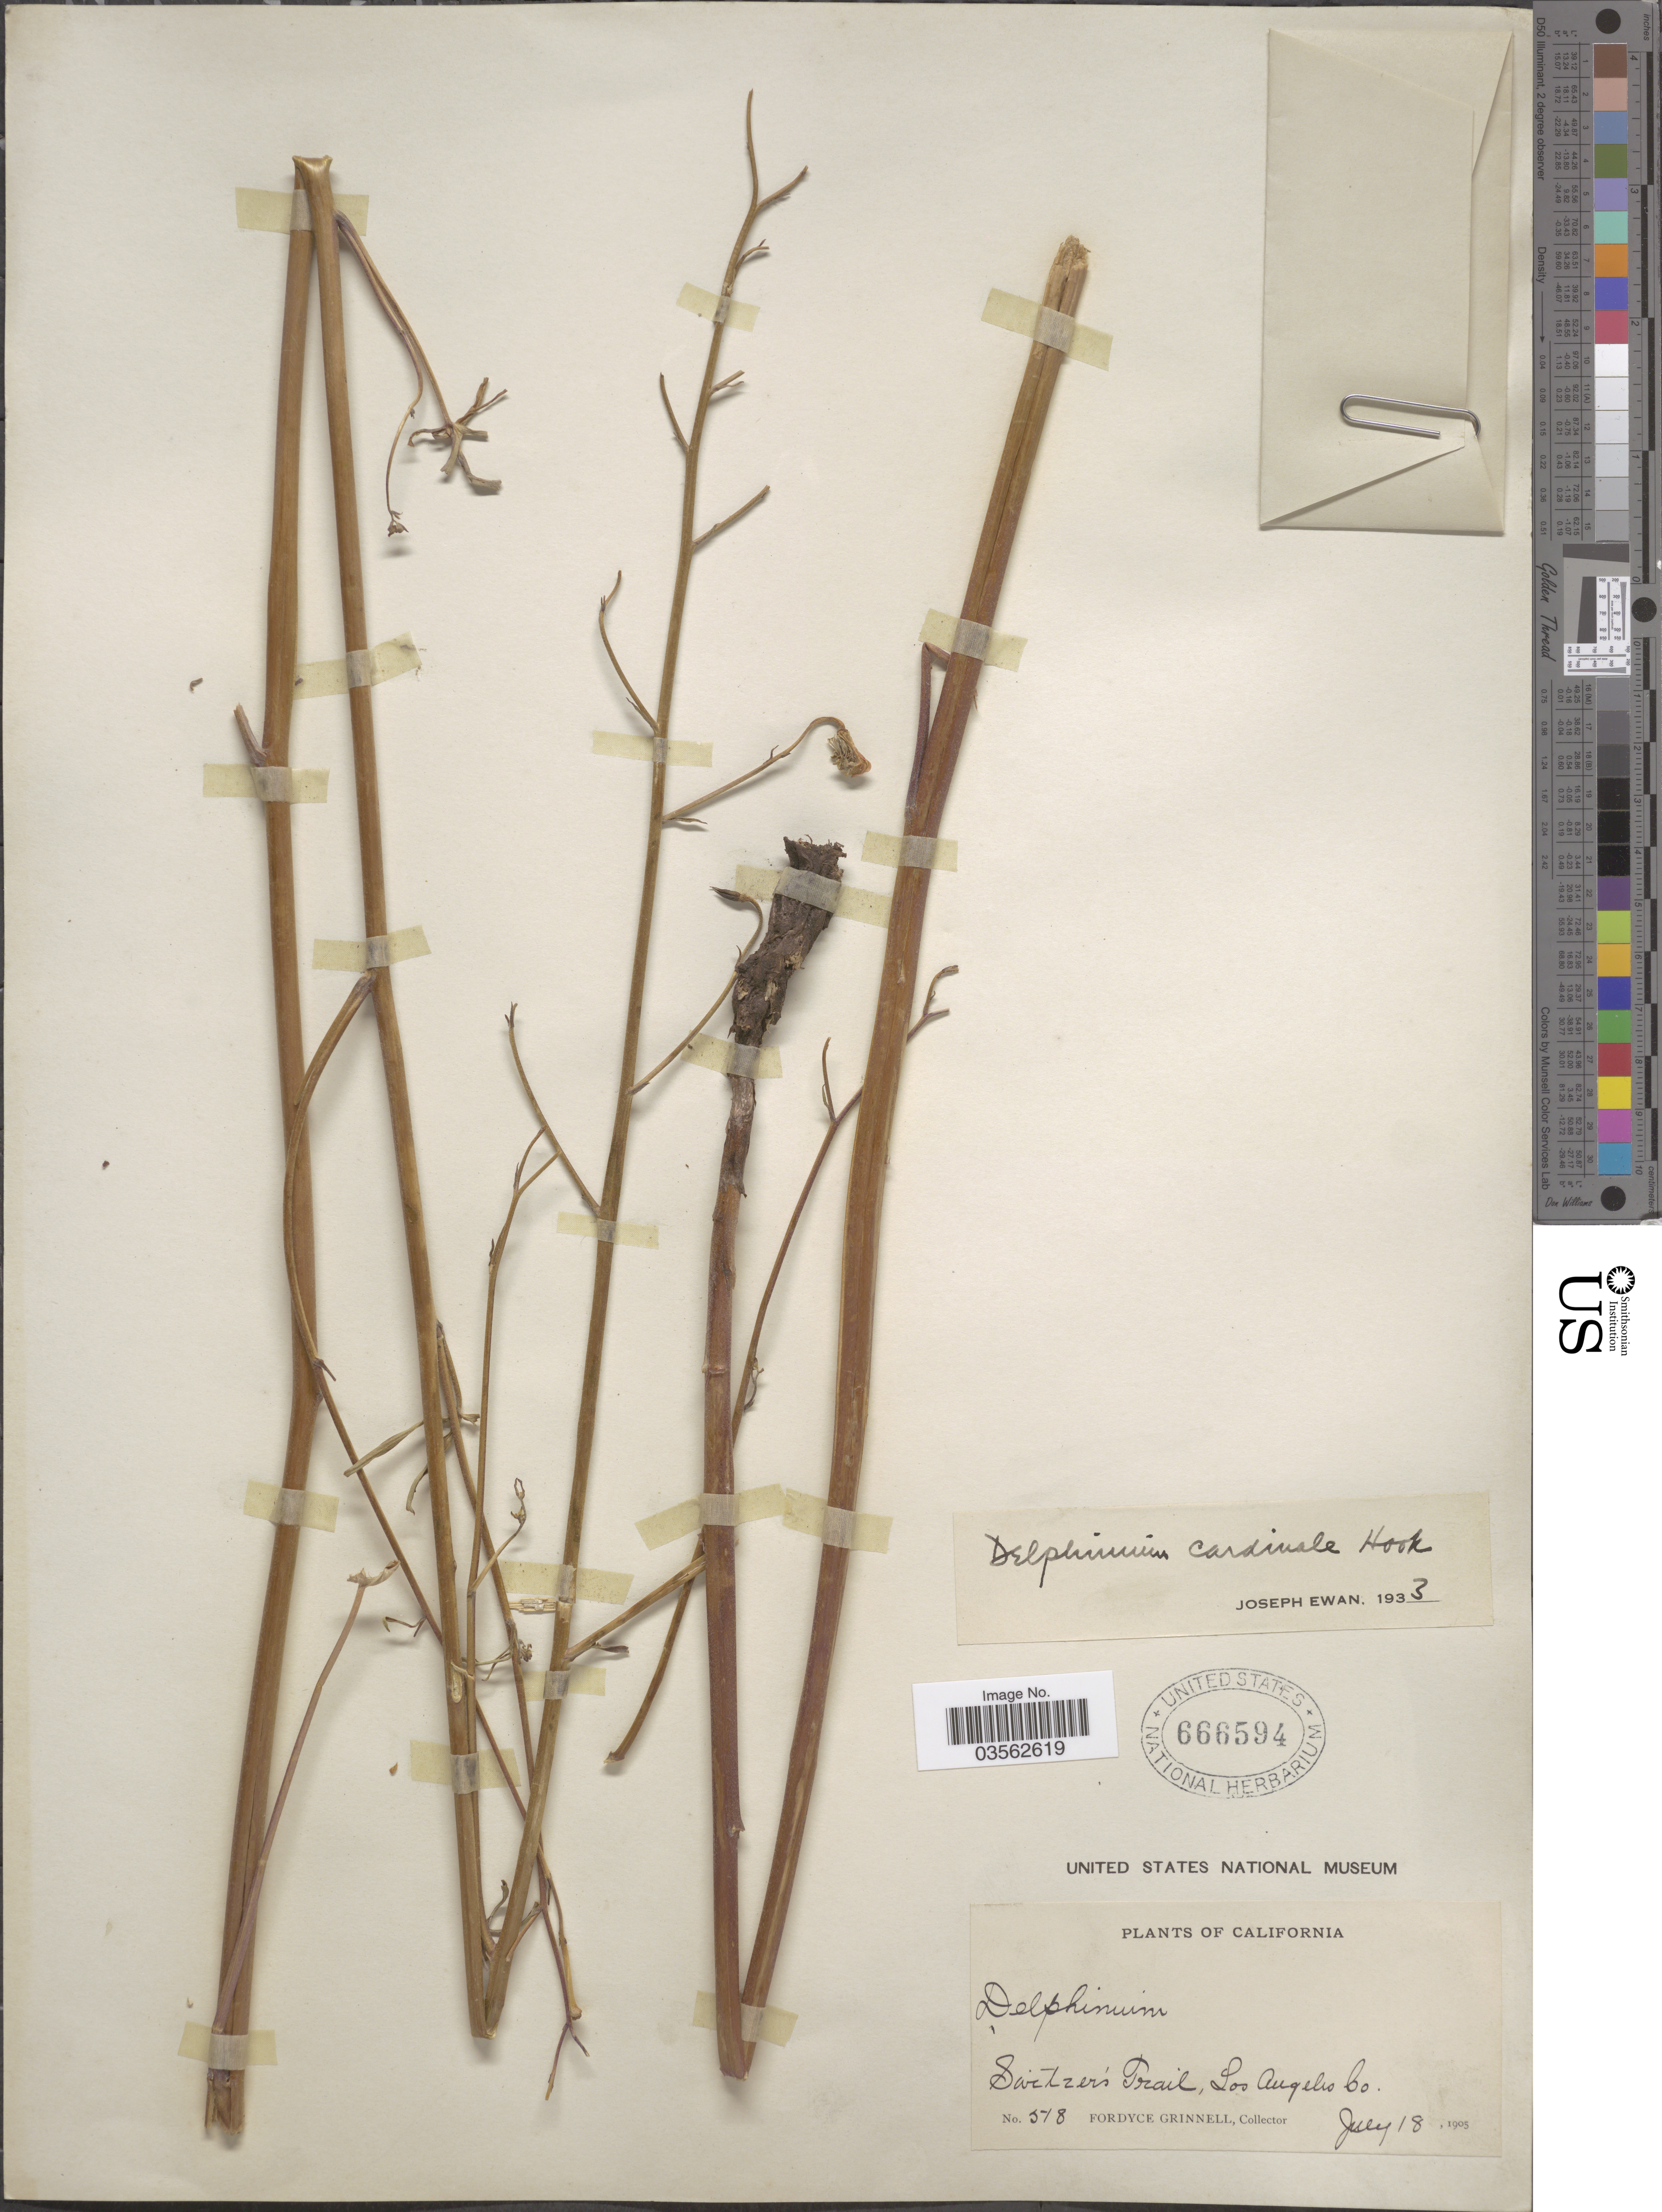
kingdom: Plantae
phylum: Tracheophyta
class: Magnoliopsida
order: Ranunculales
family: Ranunculaceae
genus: Delphinium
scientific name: Delphinium cardinale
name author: Hook.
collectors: F. Grinnell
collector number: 518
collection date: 1905-07-18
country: United States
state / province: California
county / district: Los Angeles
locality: Switzer's Trail, Los Angeles Co.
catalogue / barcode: US 666594